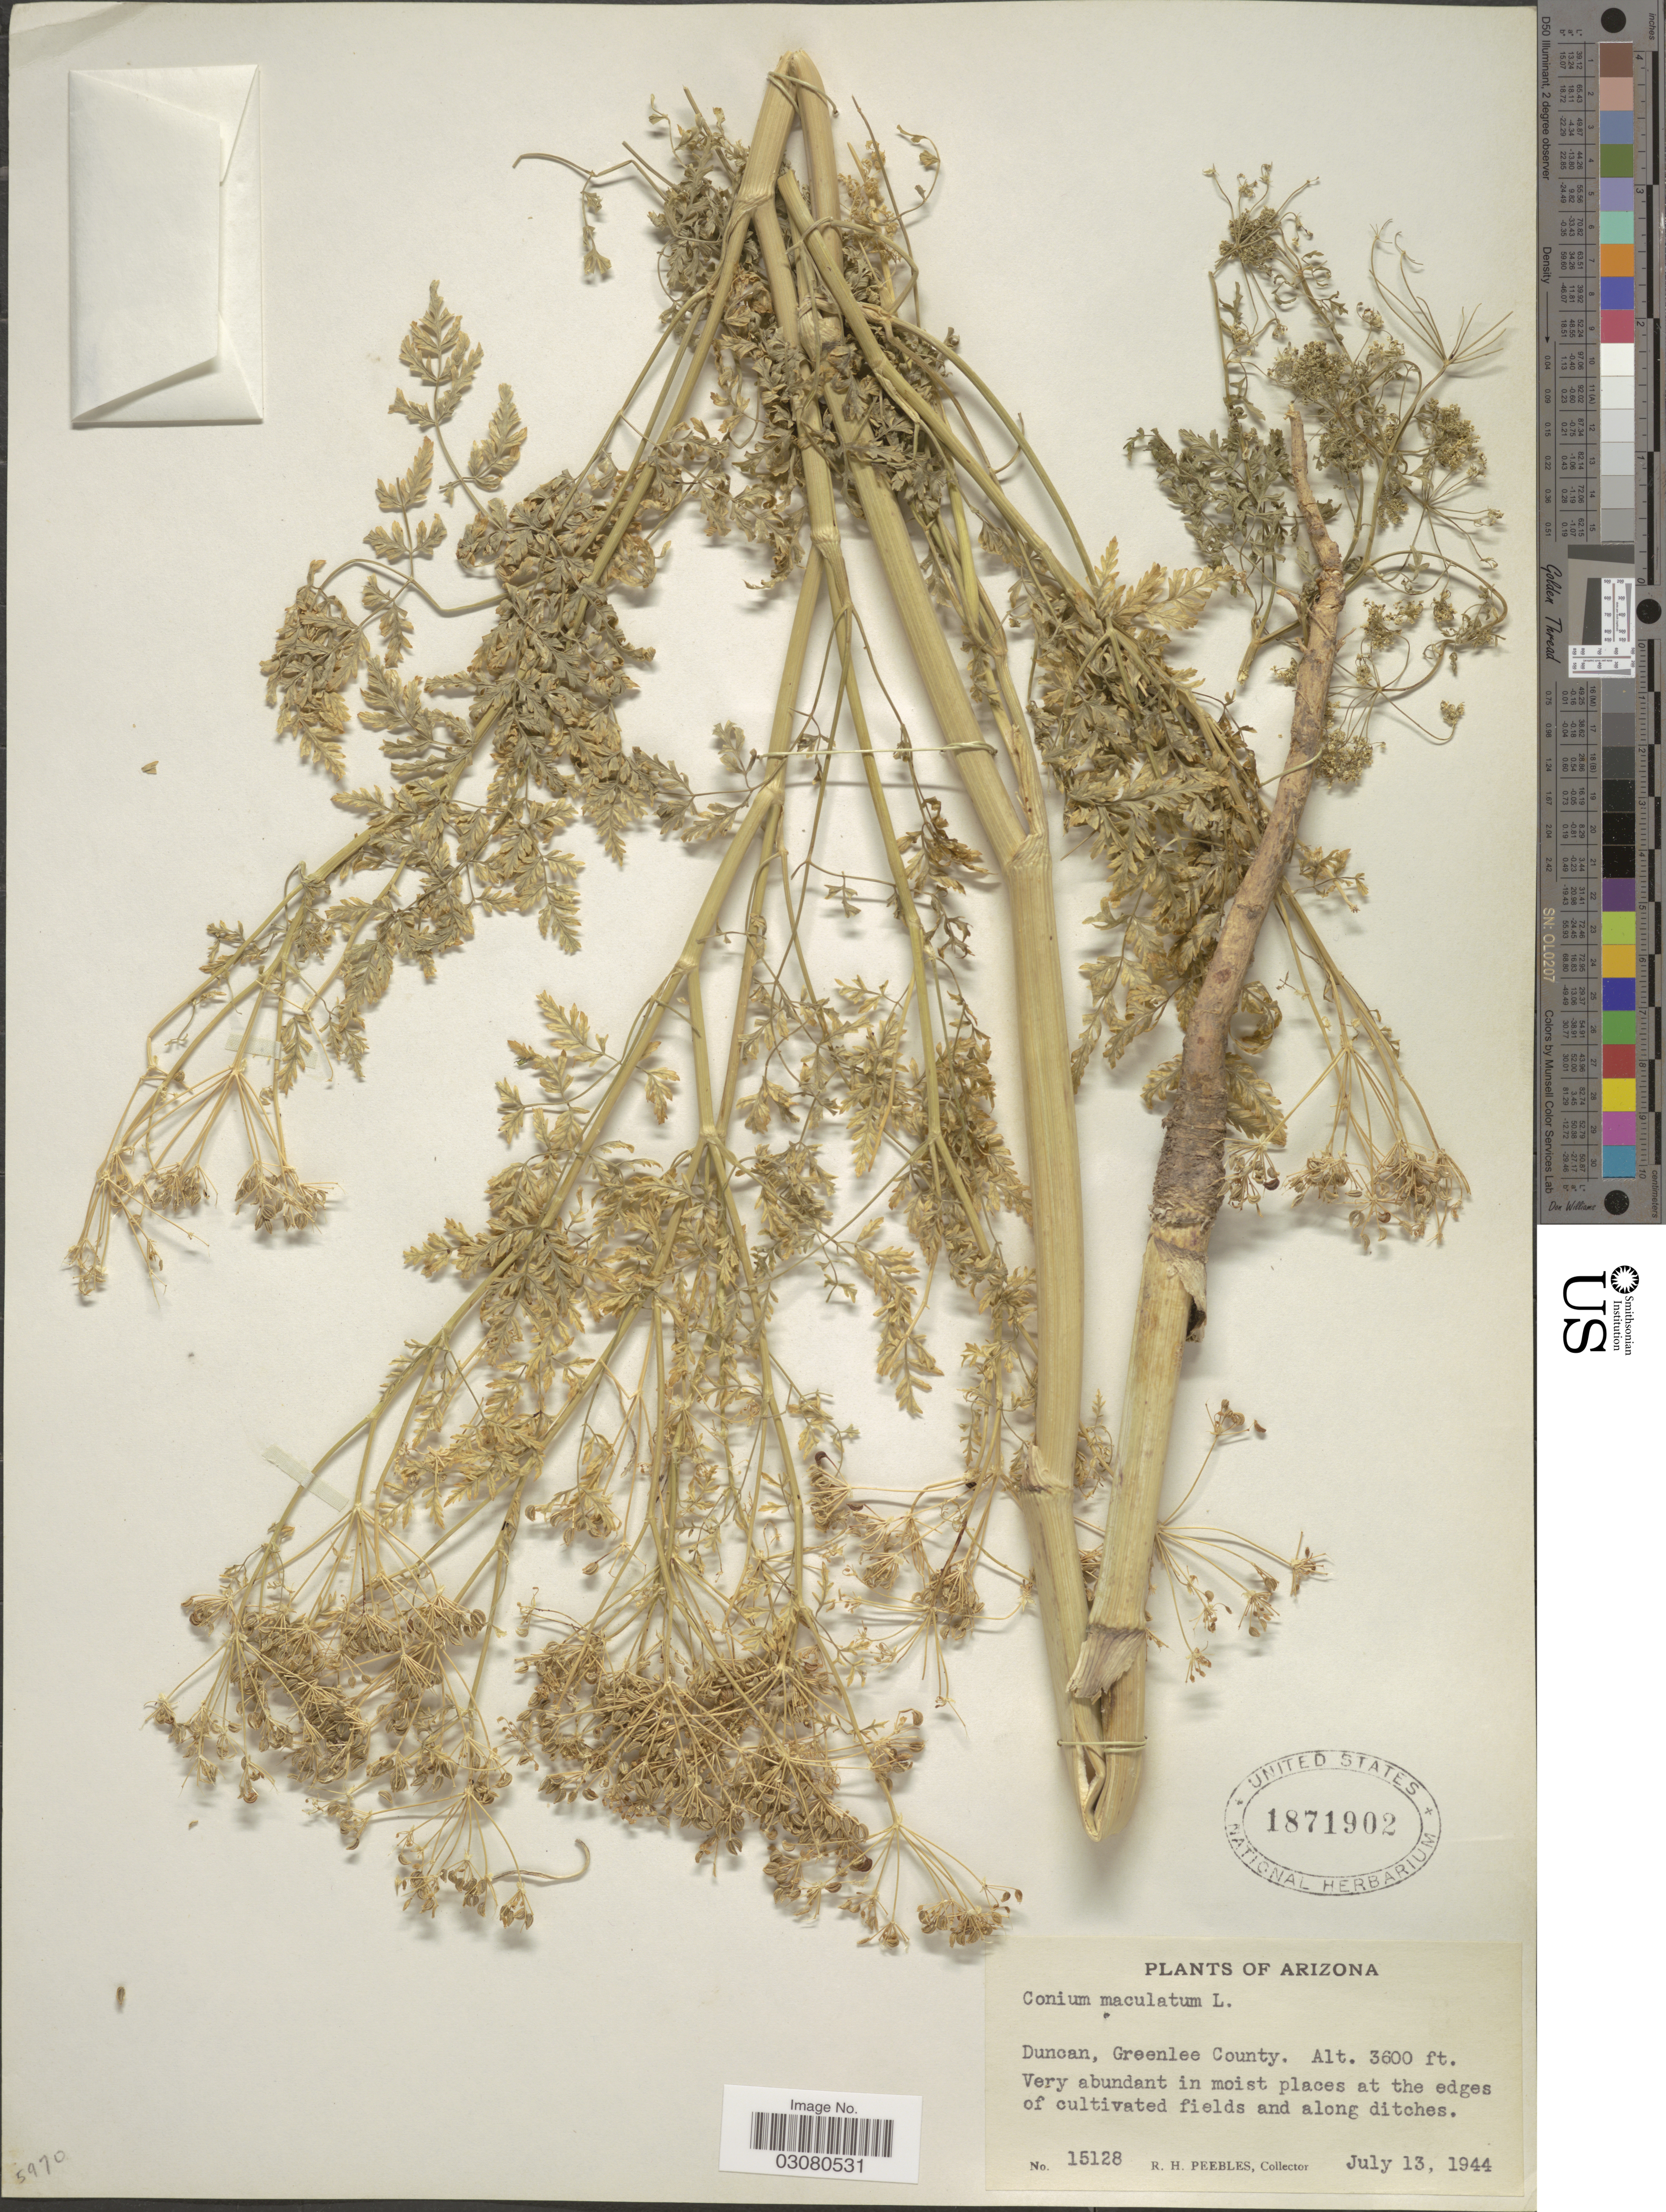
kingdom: Plantae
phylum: Tracheophyta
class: Magnoliopsida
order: Apiales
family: Apiaceae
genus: Conium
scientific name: Conium maculatum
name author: L.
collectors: R. H. Peebles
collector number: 15128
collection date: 1944-07-13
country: United States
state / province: Arizona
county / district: Greenlee Co.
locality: Duncan.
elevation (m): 1097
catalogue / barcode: US 1871902